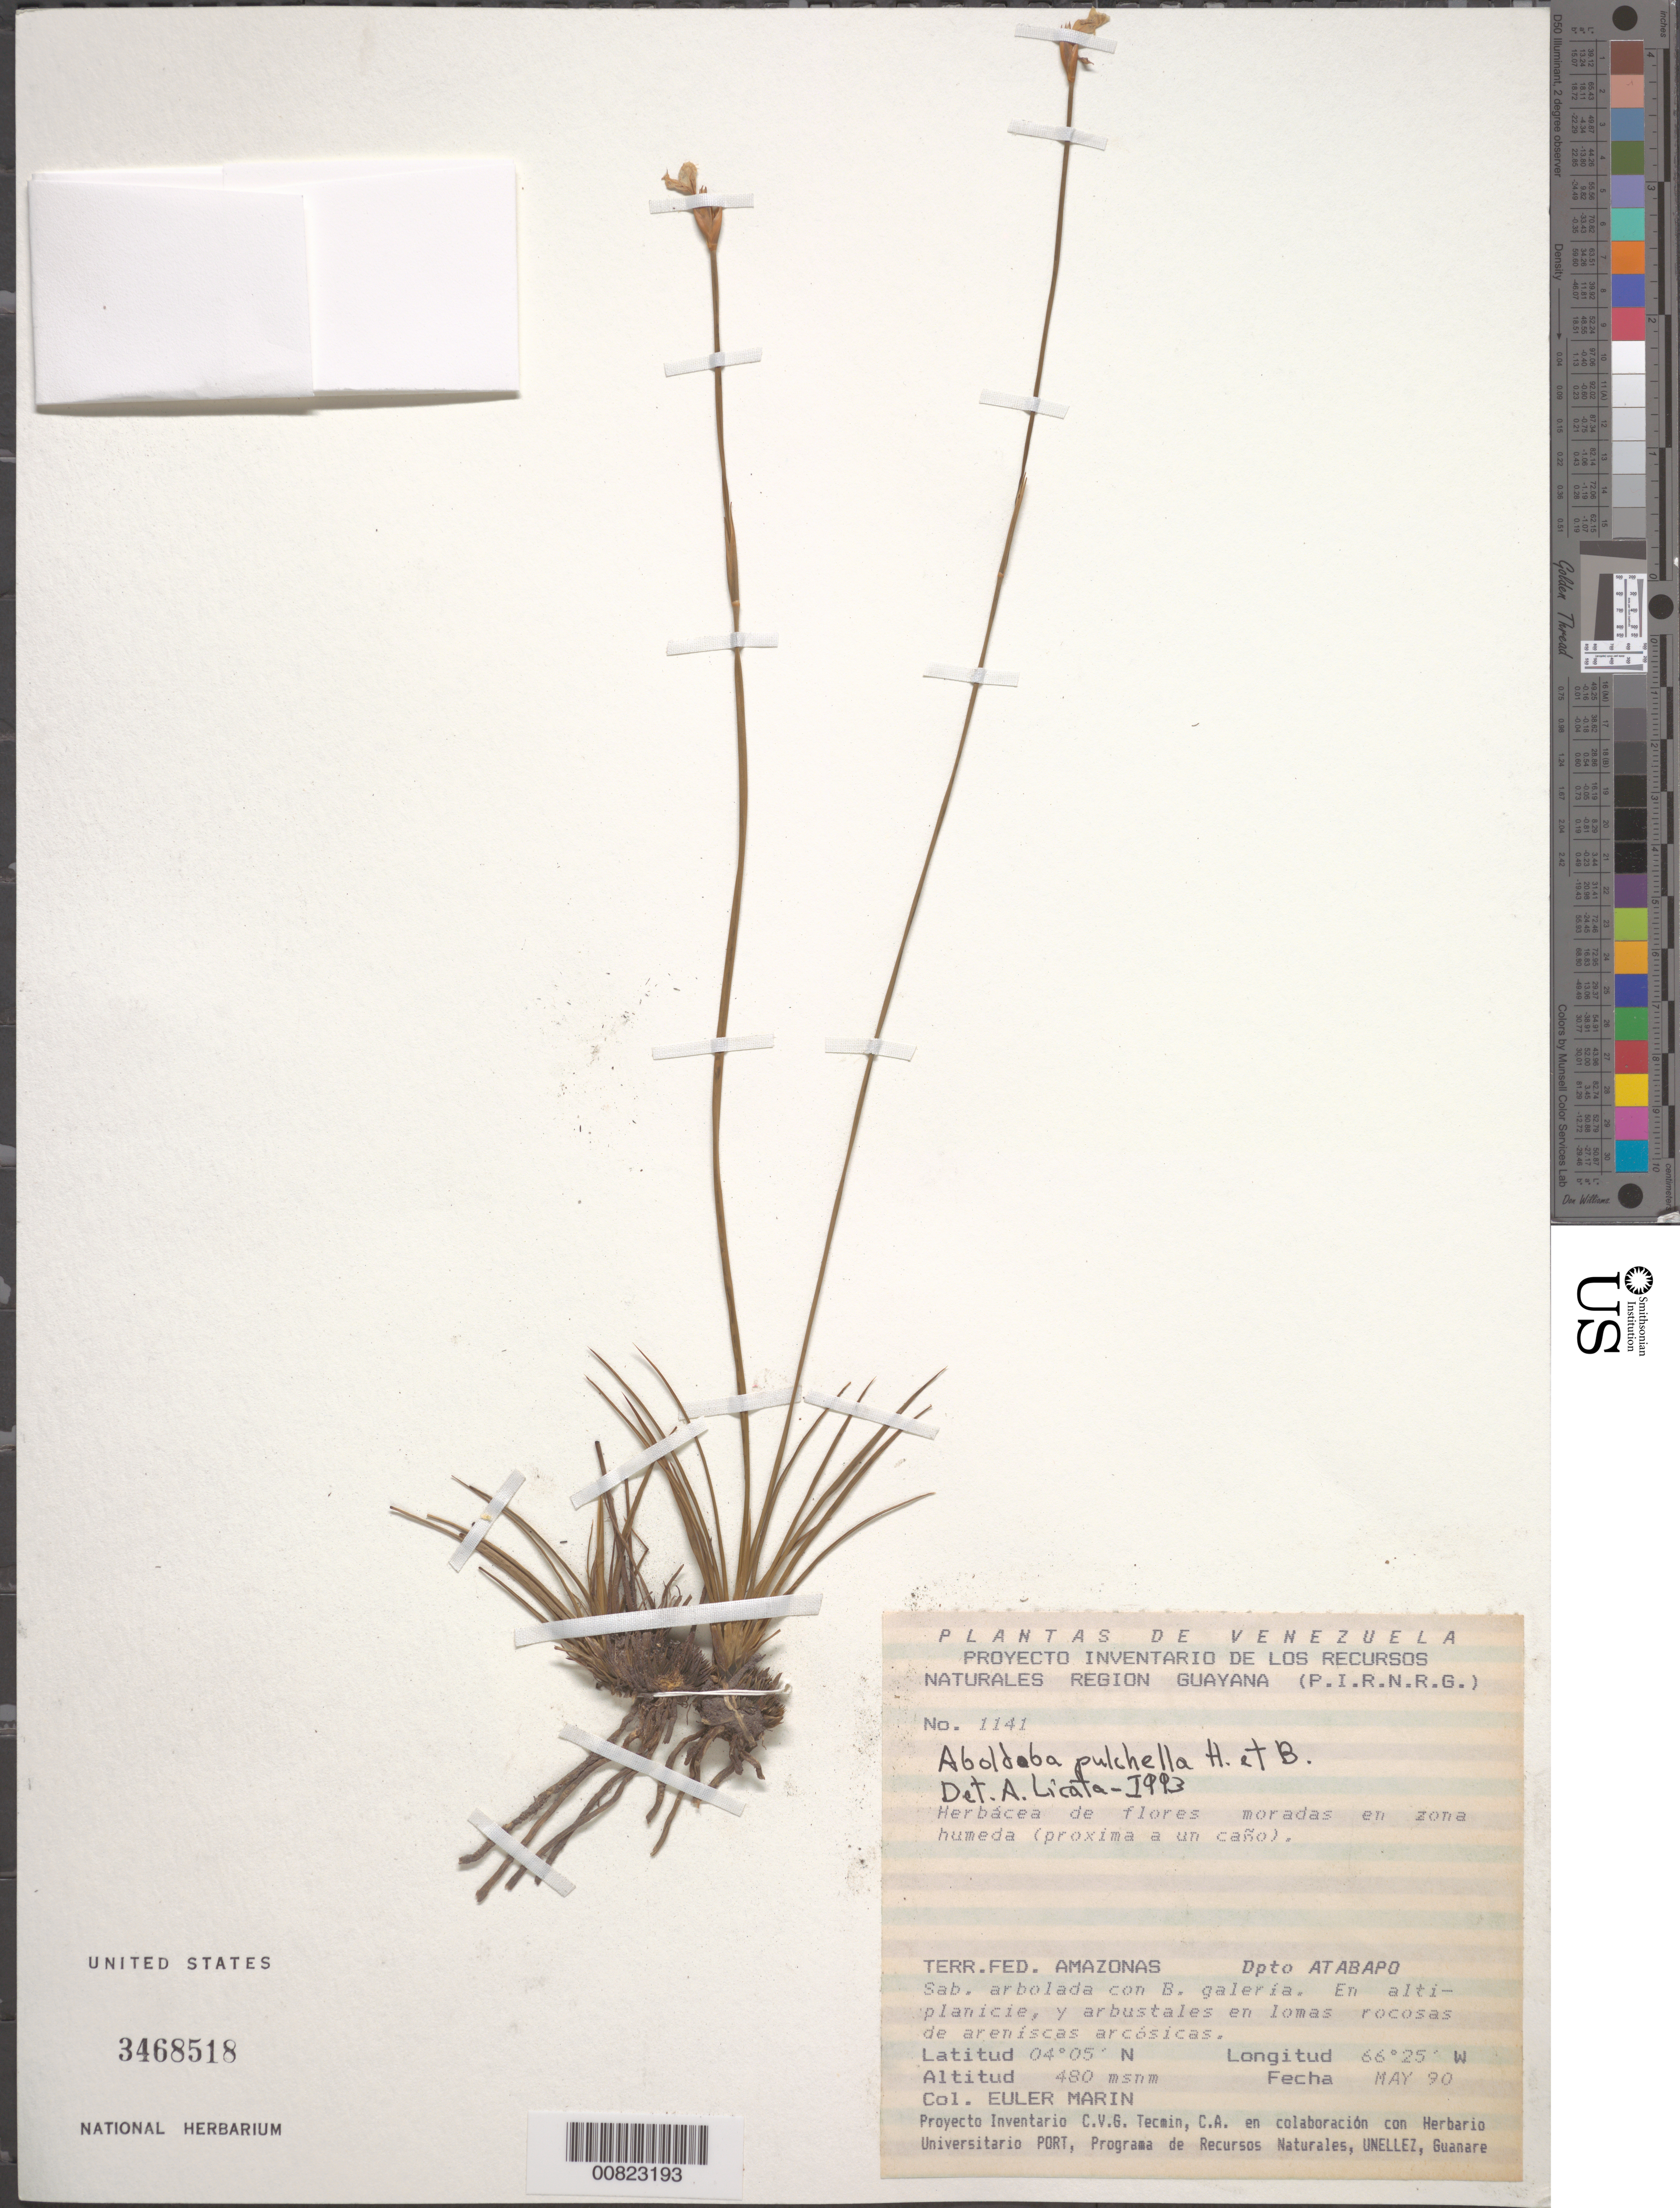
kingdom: Plantae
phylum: Tracheophyta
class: Liliopsida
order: Poales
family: Xyridaceae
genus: Abolboda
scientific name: Abolboda pulchella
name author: Bonpl.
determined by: Licata, A., (PORT), Univ. Nac. Exp. de los Llanos Ezequiel Zamora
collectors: E. Marin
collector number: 1141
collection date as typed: May-90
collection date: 1990-05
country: Venezuela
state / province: Amazonas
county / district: Atabapo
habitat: Sabana arbolada con B. galeria; altiplanicie y arbustales en lomas rocosas de areniscas arcosicas; en zona húmeda, proxima a un caño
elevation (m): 480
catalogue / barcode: US 3468518